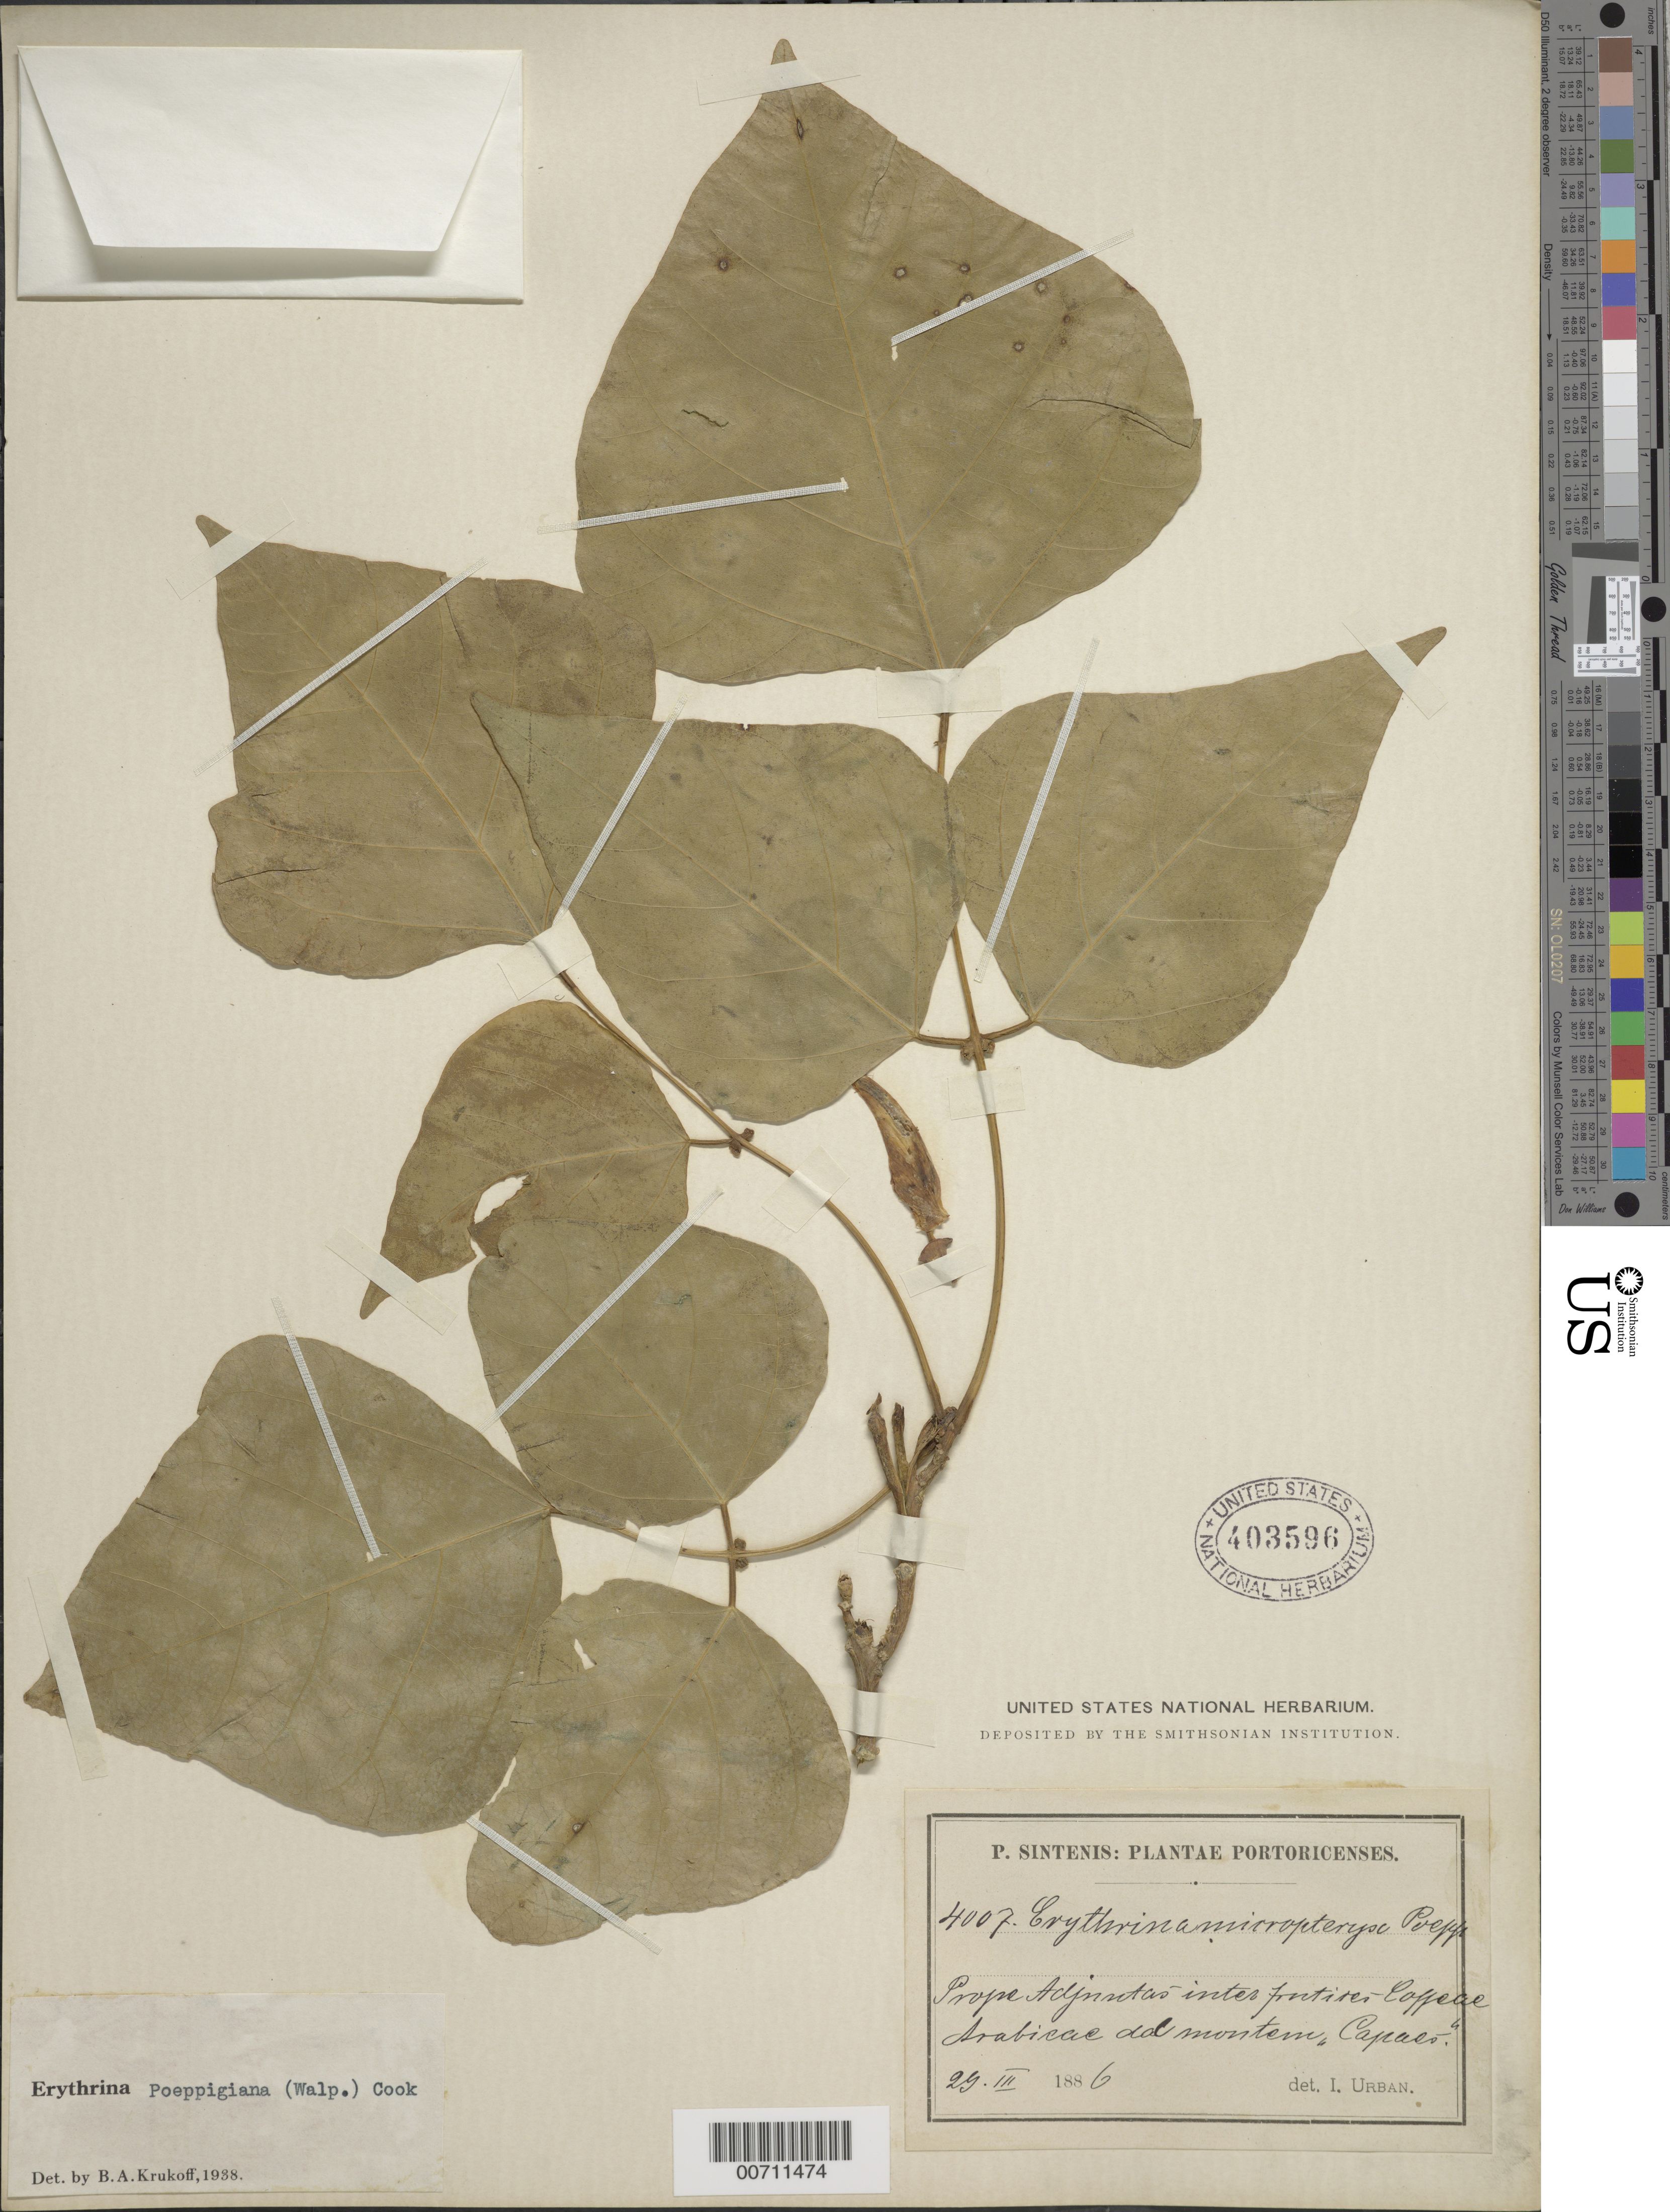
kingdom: Plantae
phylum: Tracheophyta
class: Magnoliopsida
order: Fabales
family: Fabaceae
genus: Erythrina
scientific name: Erythrina poeppigiana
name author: (Walp.) O.F. Cook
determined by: Krukoff, B. A.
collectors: P. Sintenis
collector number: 4007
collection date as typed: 29 Mar 1886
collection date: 1886-03-29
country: Puerto Rico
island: Greater Antilles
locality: Prope Adjuntas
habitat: Inter frutices- Coffeae Arabicae ad montem "Capaes"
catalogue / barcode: US 403596